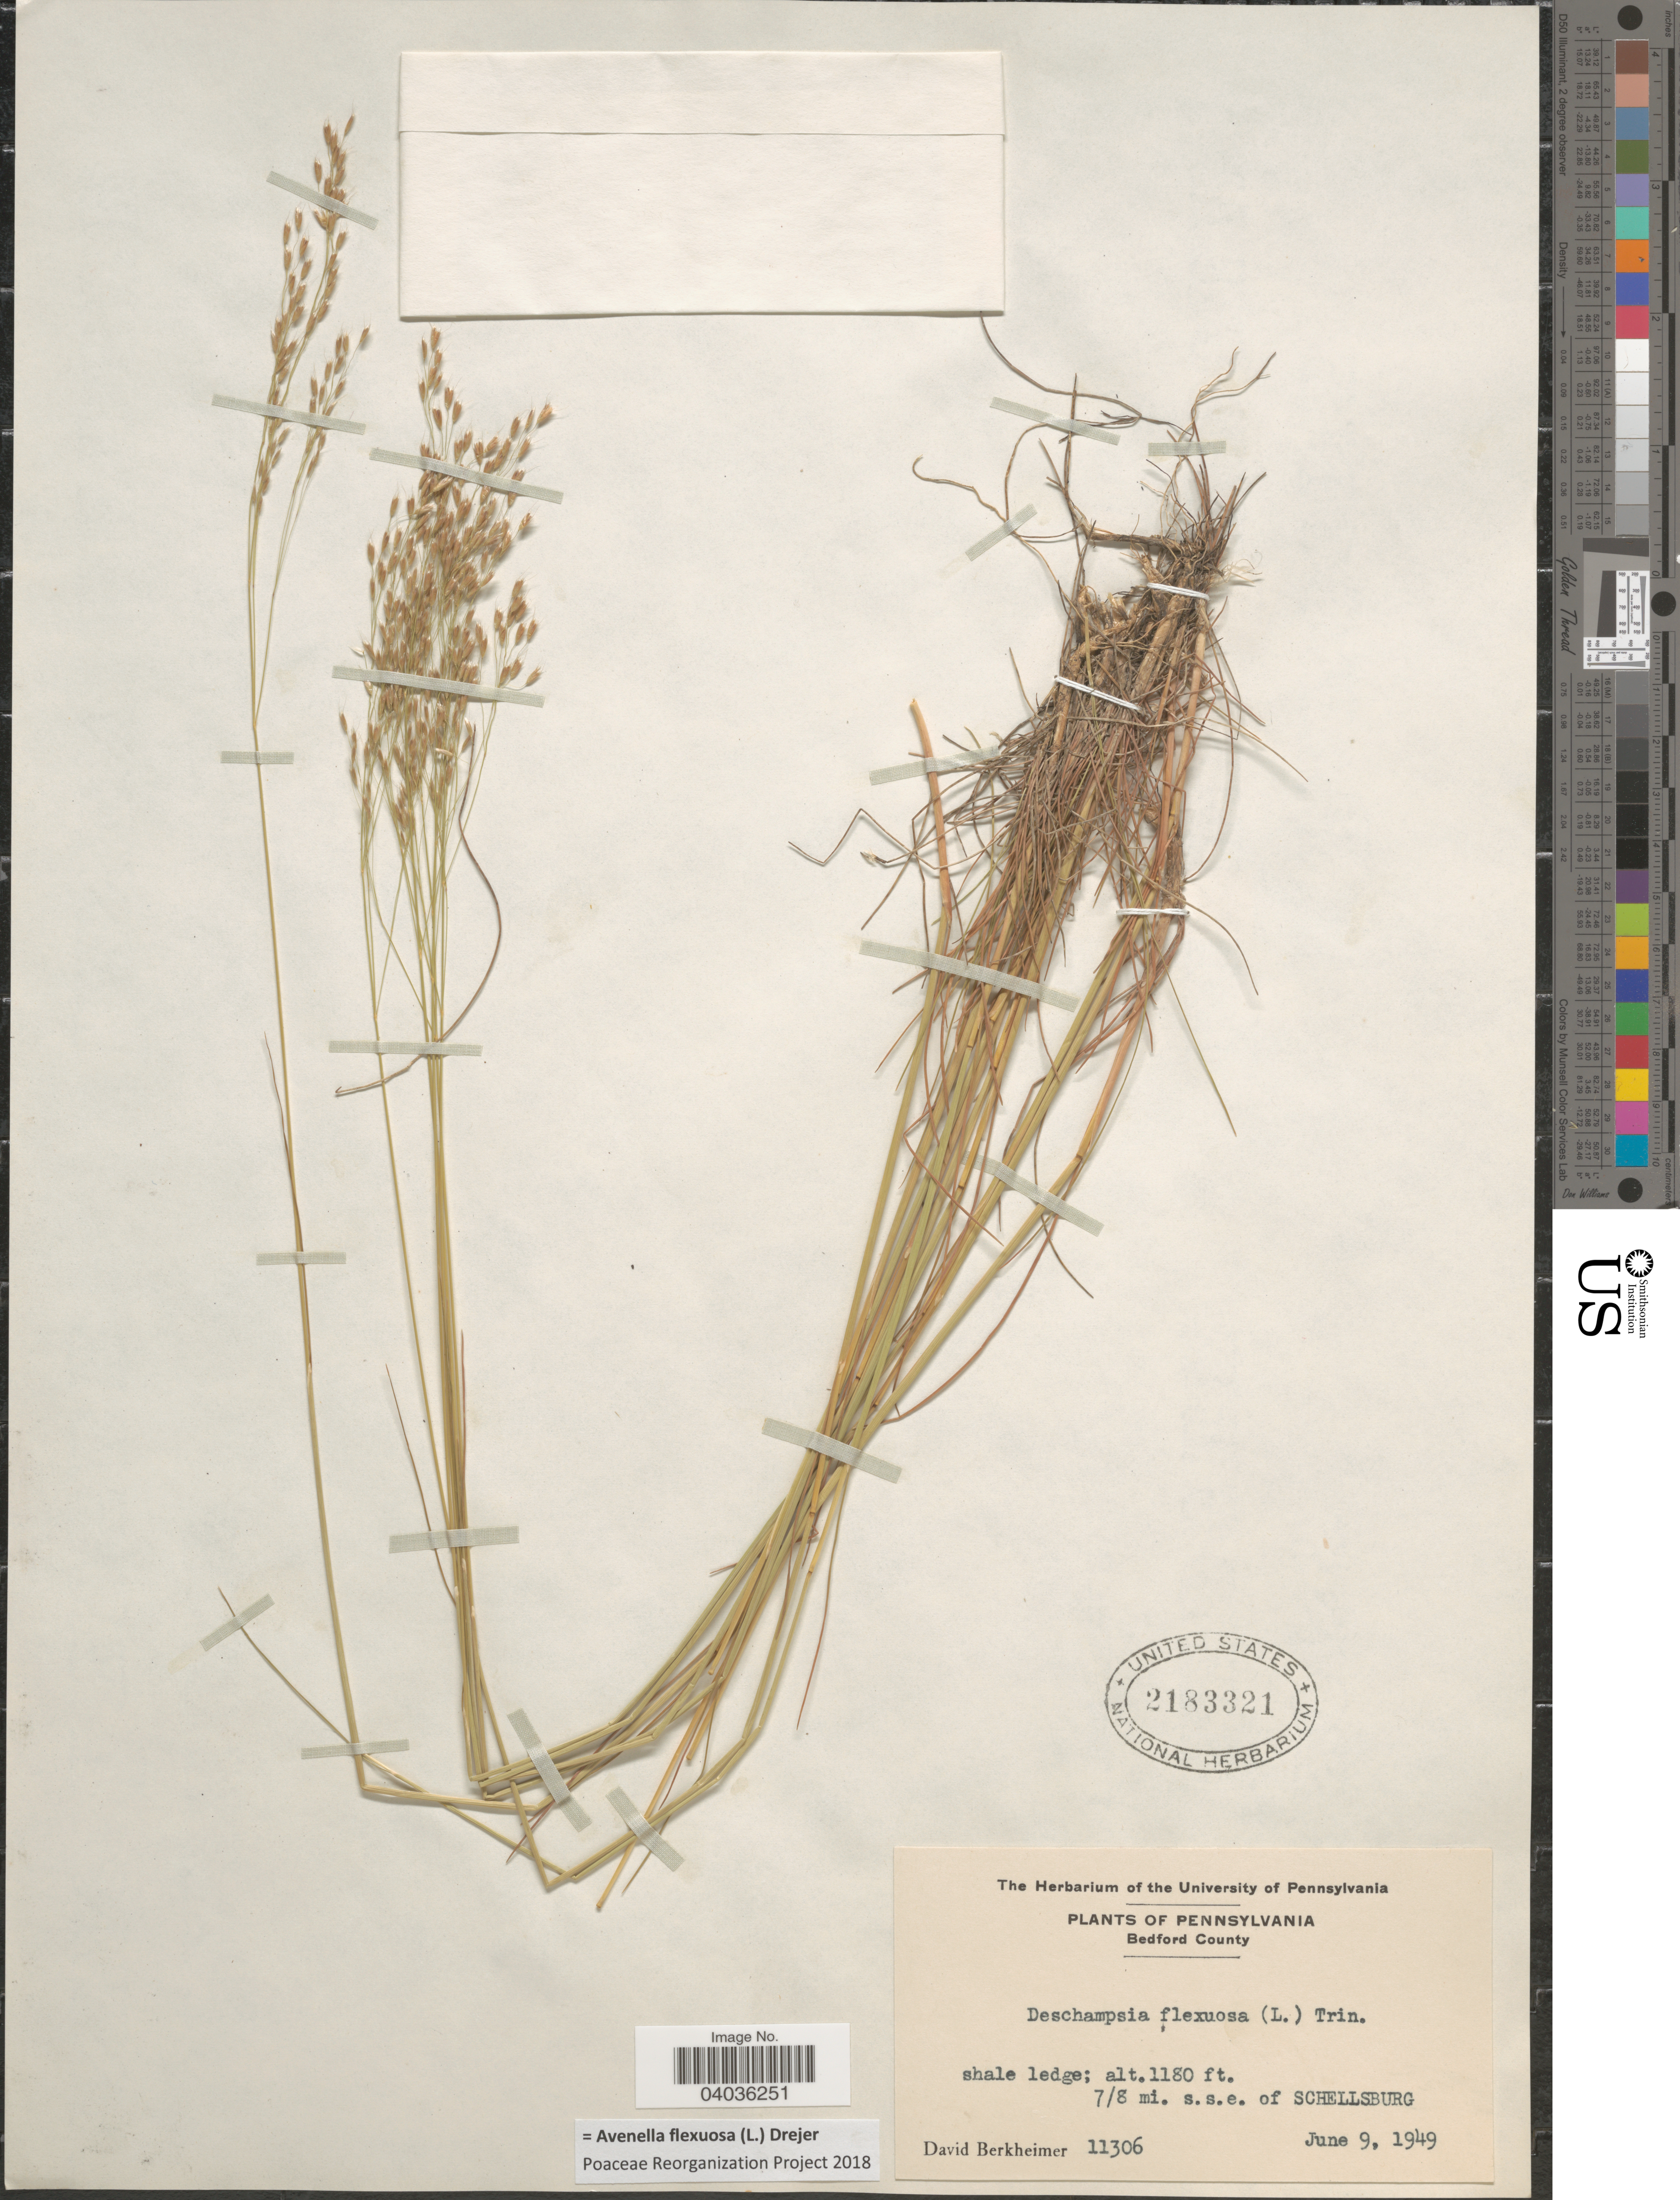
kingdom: Plantae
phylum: Tracheophyta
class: Liliopsida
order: Poales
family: Poaceae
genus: Avenella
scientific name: Avenella flexuosa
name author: (L.) Drejer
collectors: D. Berkheimer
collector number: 11306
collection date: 1949-06-09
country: United States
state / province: Pennsylvania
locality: Bedford County. 7/8 mi. s.s.e. of Schellsburg.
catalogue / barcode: US 2183321